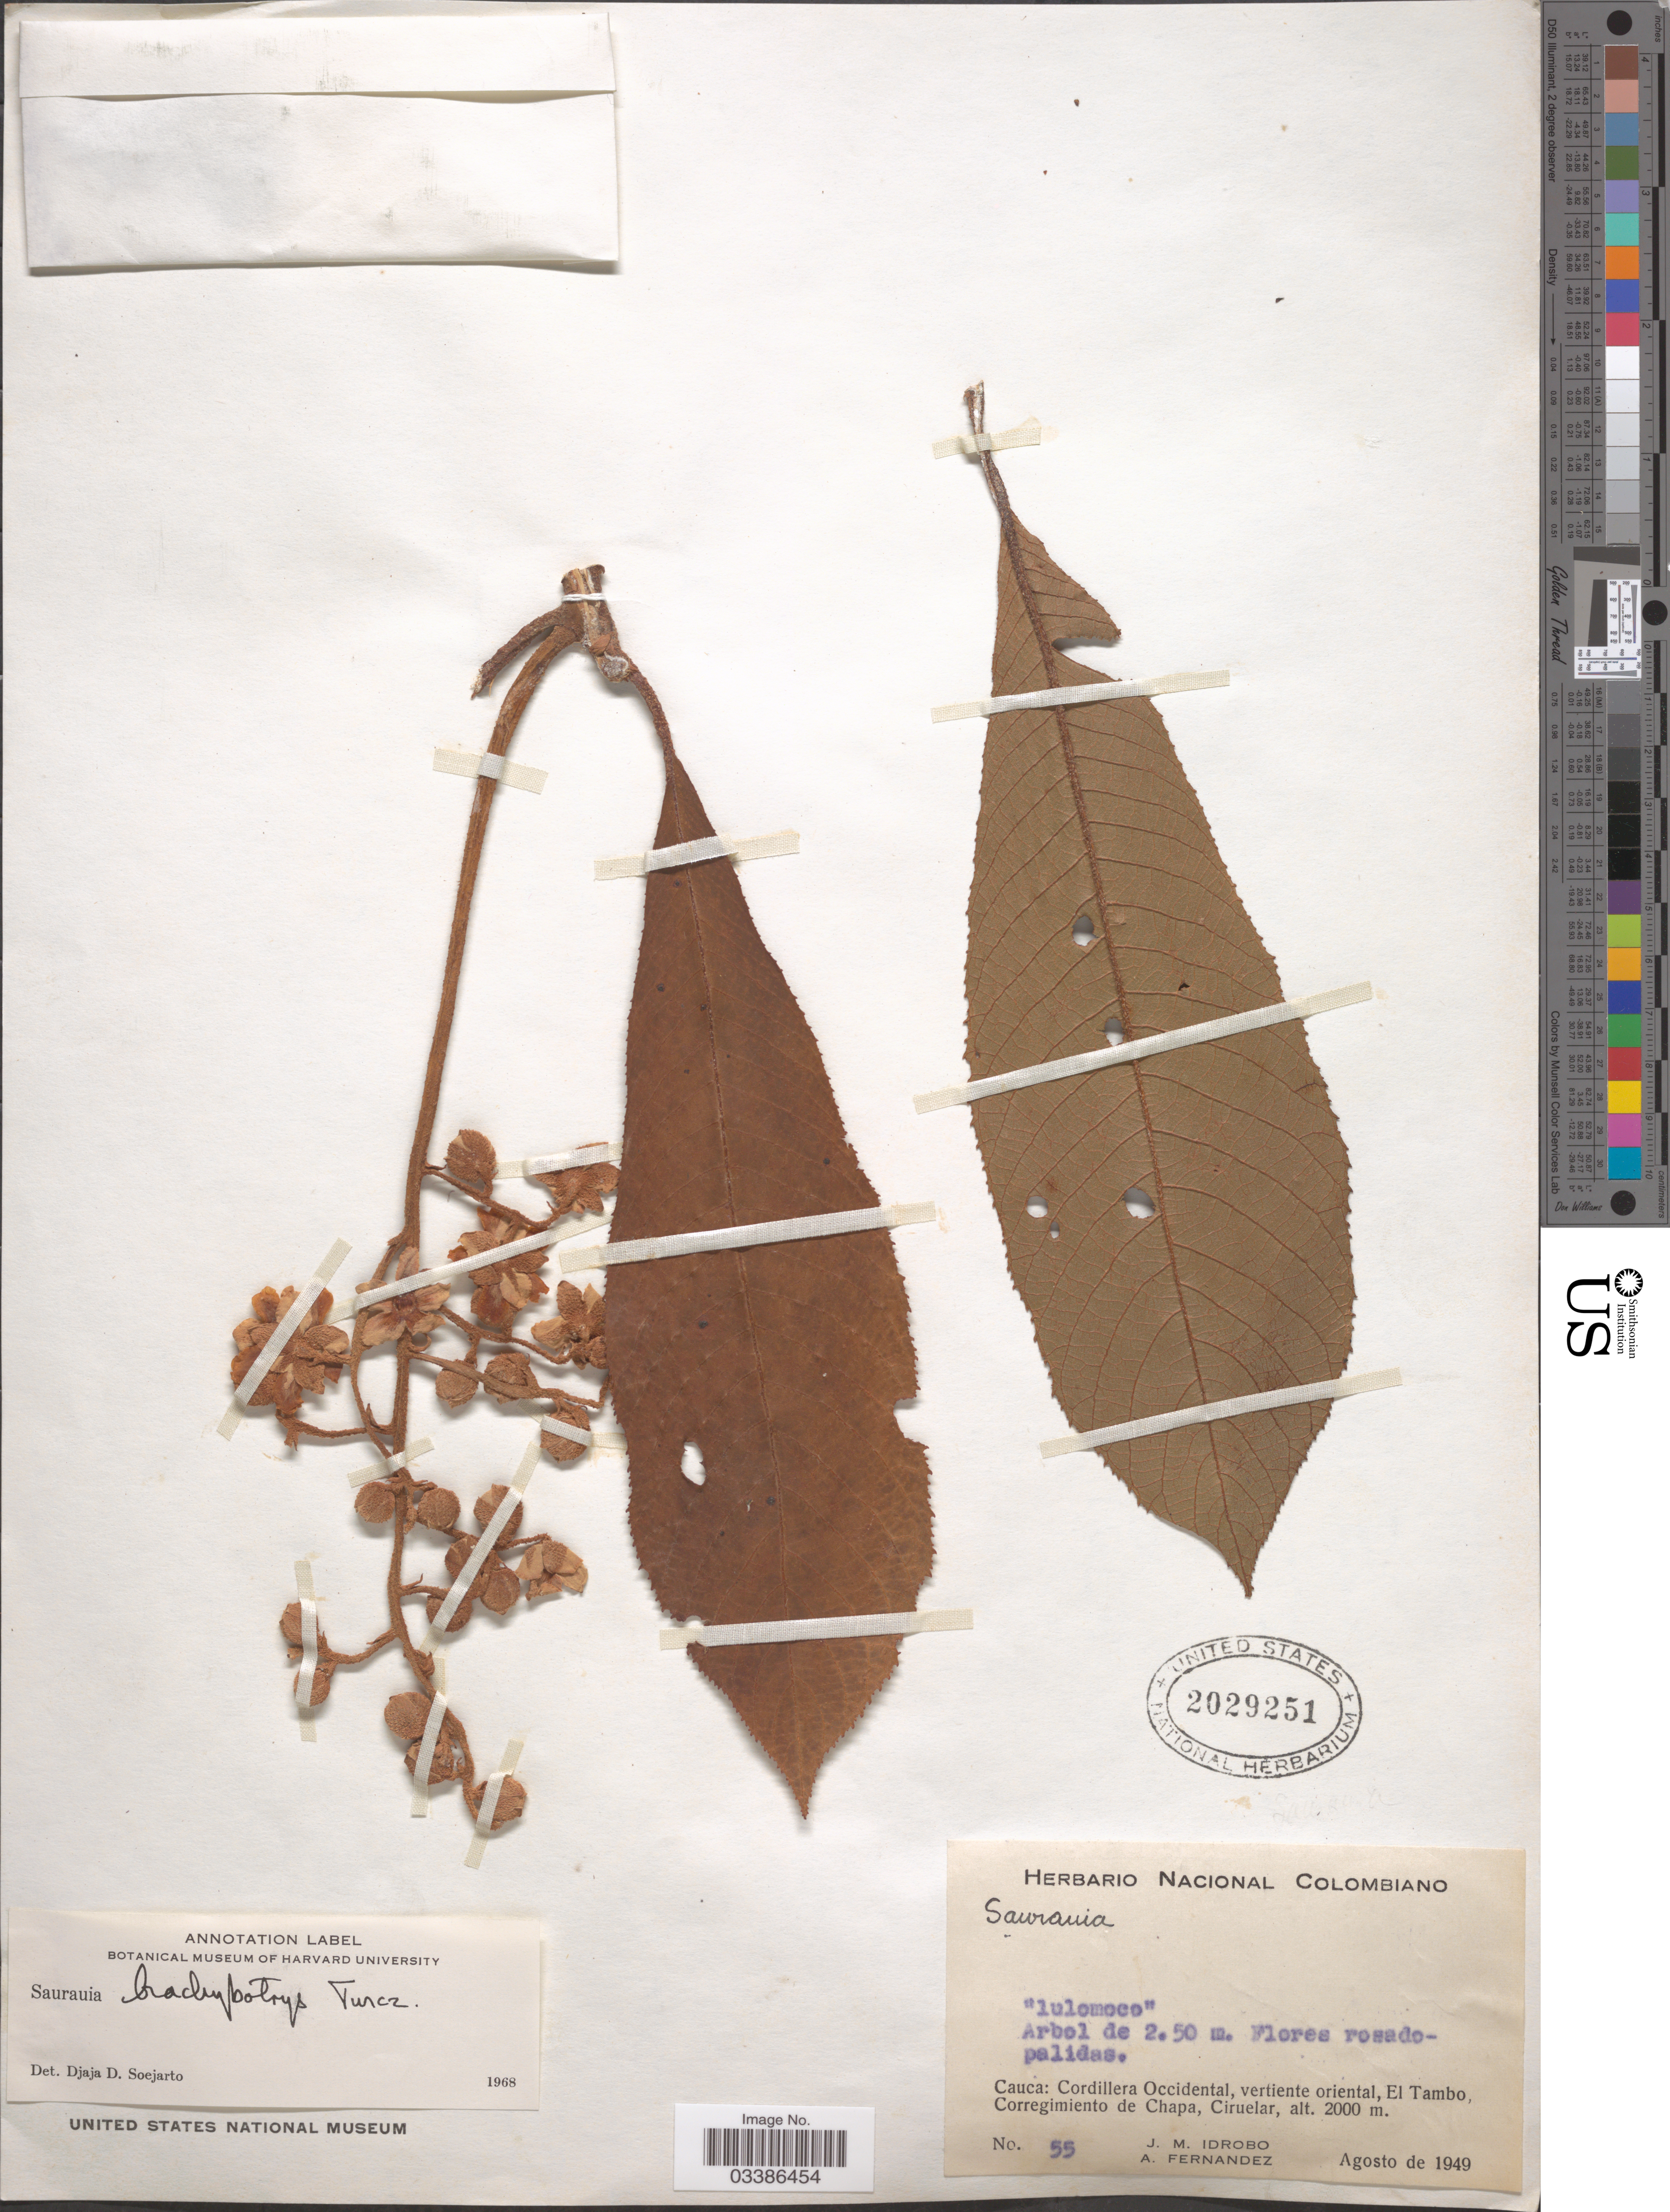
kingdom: Plantae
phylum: Tracheophyta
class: Magnoliopsida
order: Ericales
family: Actinidiaceae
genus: Saurauia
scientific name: Saurauia brachybotrys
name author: Turcz.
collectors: J. M. Idrobo & A. Fernandez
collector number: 55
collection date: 1949-08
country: Colombia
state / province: Cauca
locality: Cordillera Occidental, vertiente oriental, El Tambo, Corregimiento de Chapa, Ciruelar.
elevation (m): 2000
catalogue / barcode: US 2029251